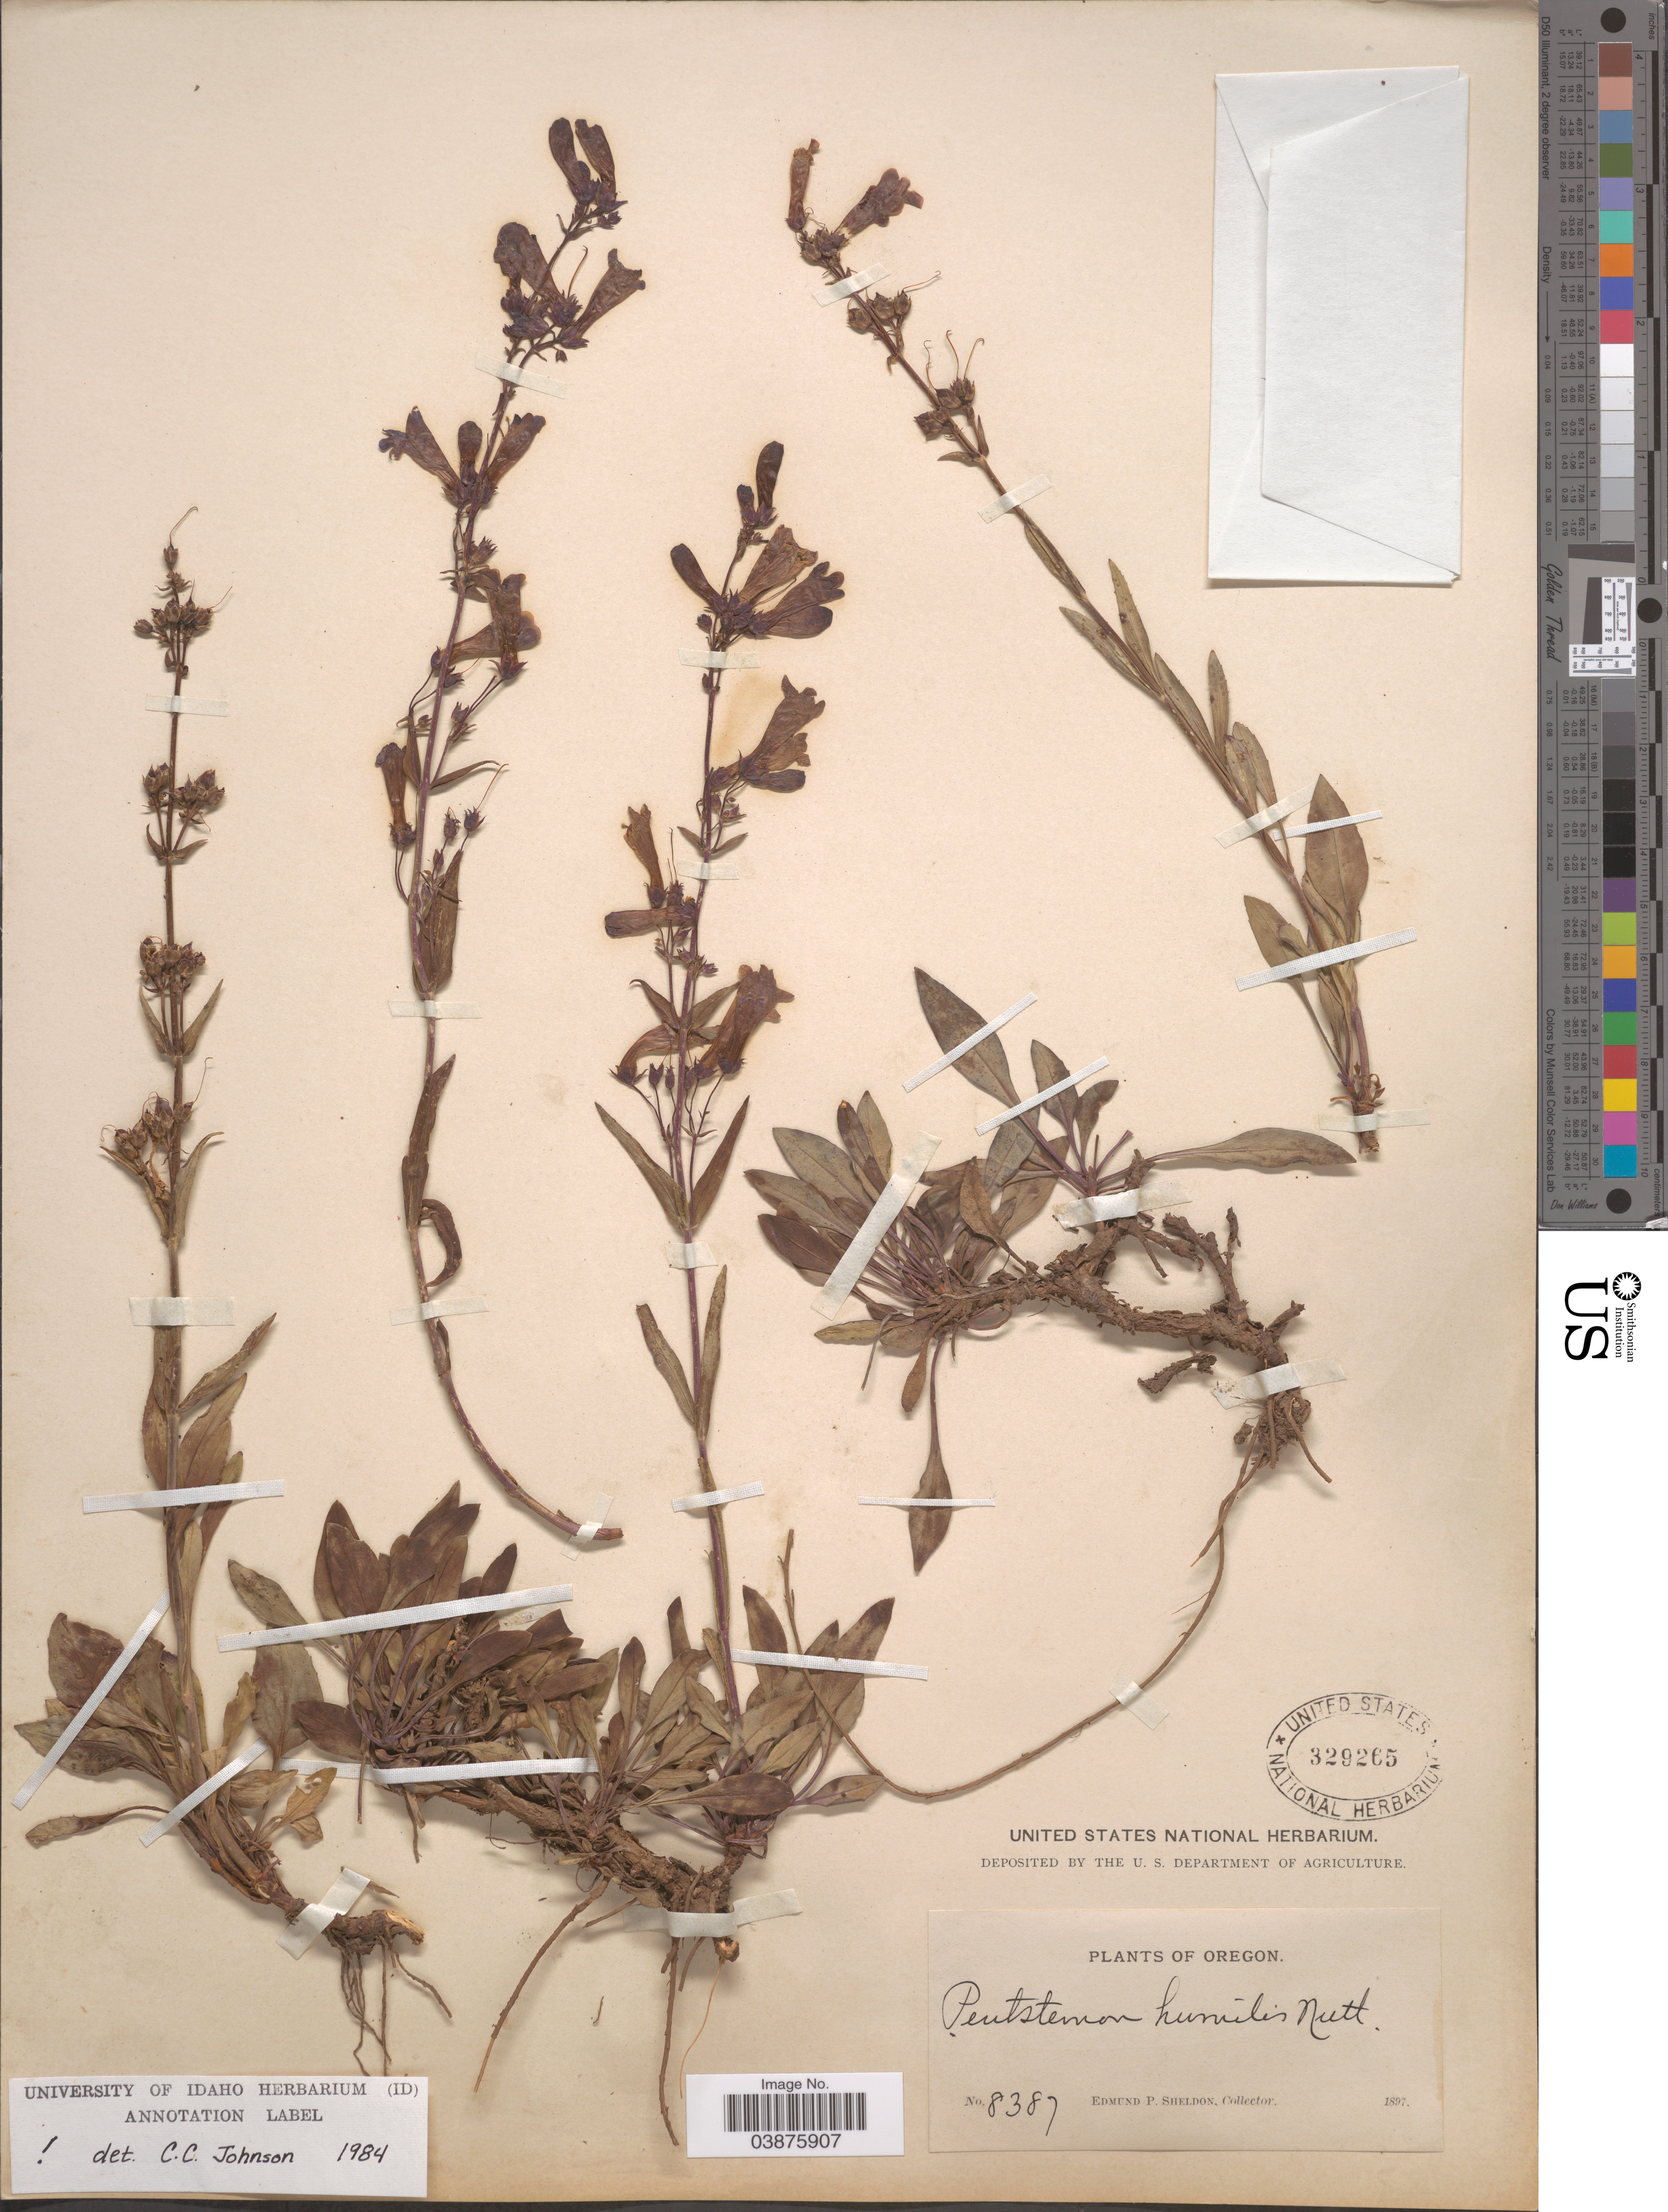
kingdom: Plantae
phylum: Tracheophyta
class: Magnoliopsida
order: Lamiales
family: Plantaginaceae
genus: Penstemon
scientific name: Penstemon humilis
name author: Nutt. ex A. Gray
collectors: E. P. Sheldon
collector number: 8387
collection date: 1897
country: United States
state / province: Oregon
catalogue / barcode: US 329265